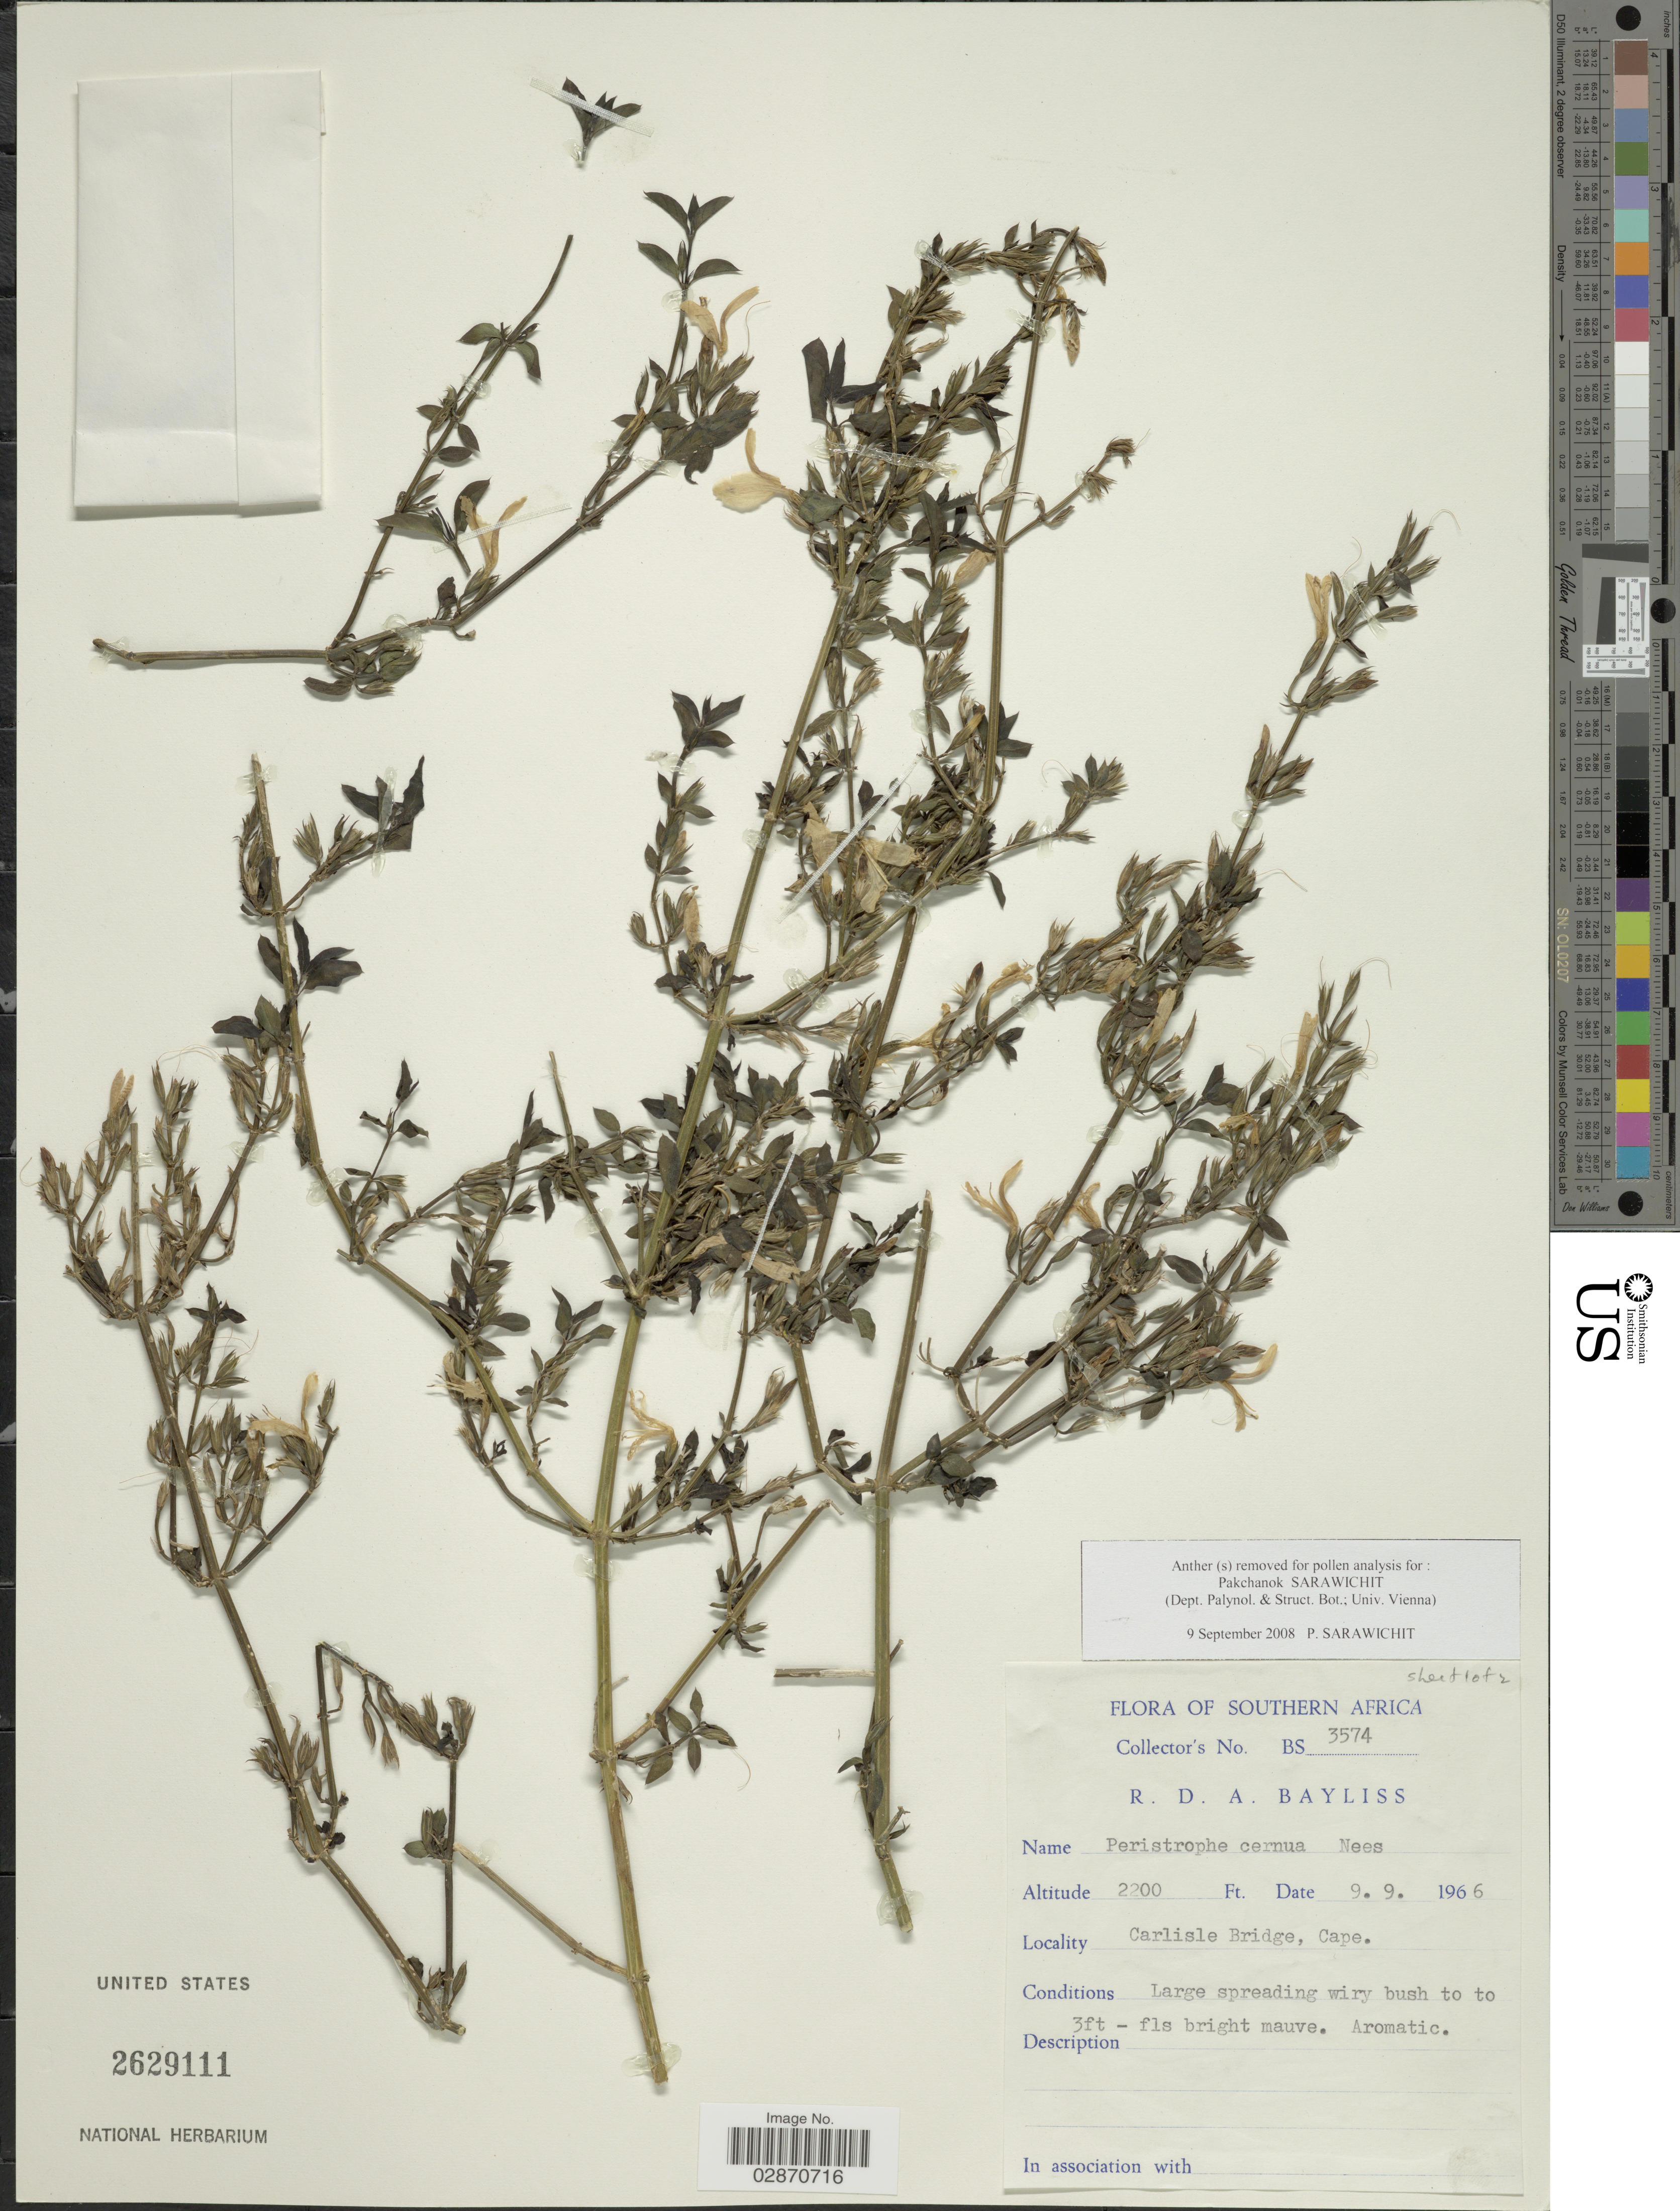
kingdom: Plantae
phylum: Tracheophyta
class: Magnoliopsida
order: Lamiales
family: Acanthaceae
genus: Peristrophe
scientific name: Peristrophe cernua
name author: Nees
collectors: R. Bayliss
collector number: BS 3574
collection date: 1966-09-09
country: South Africa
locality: Southern Africa. Carlisle Bridge. Cape.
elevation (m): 671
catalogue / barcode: US 2629111